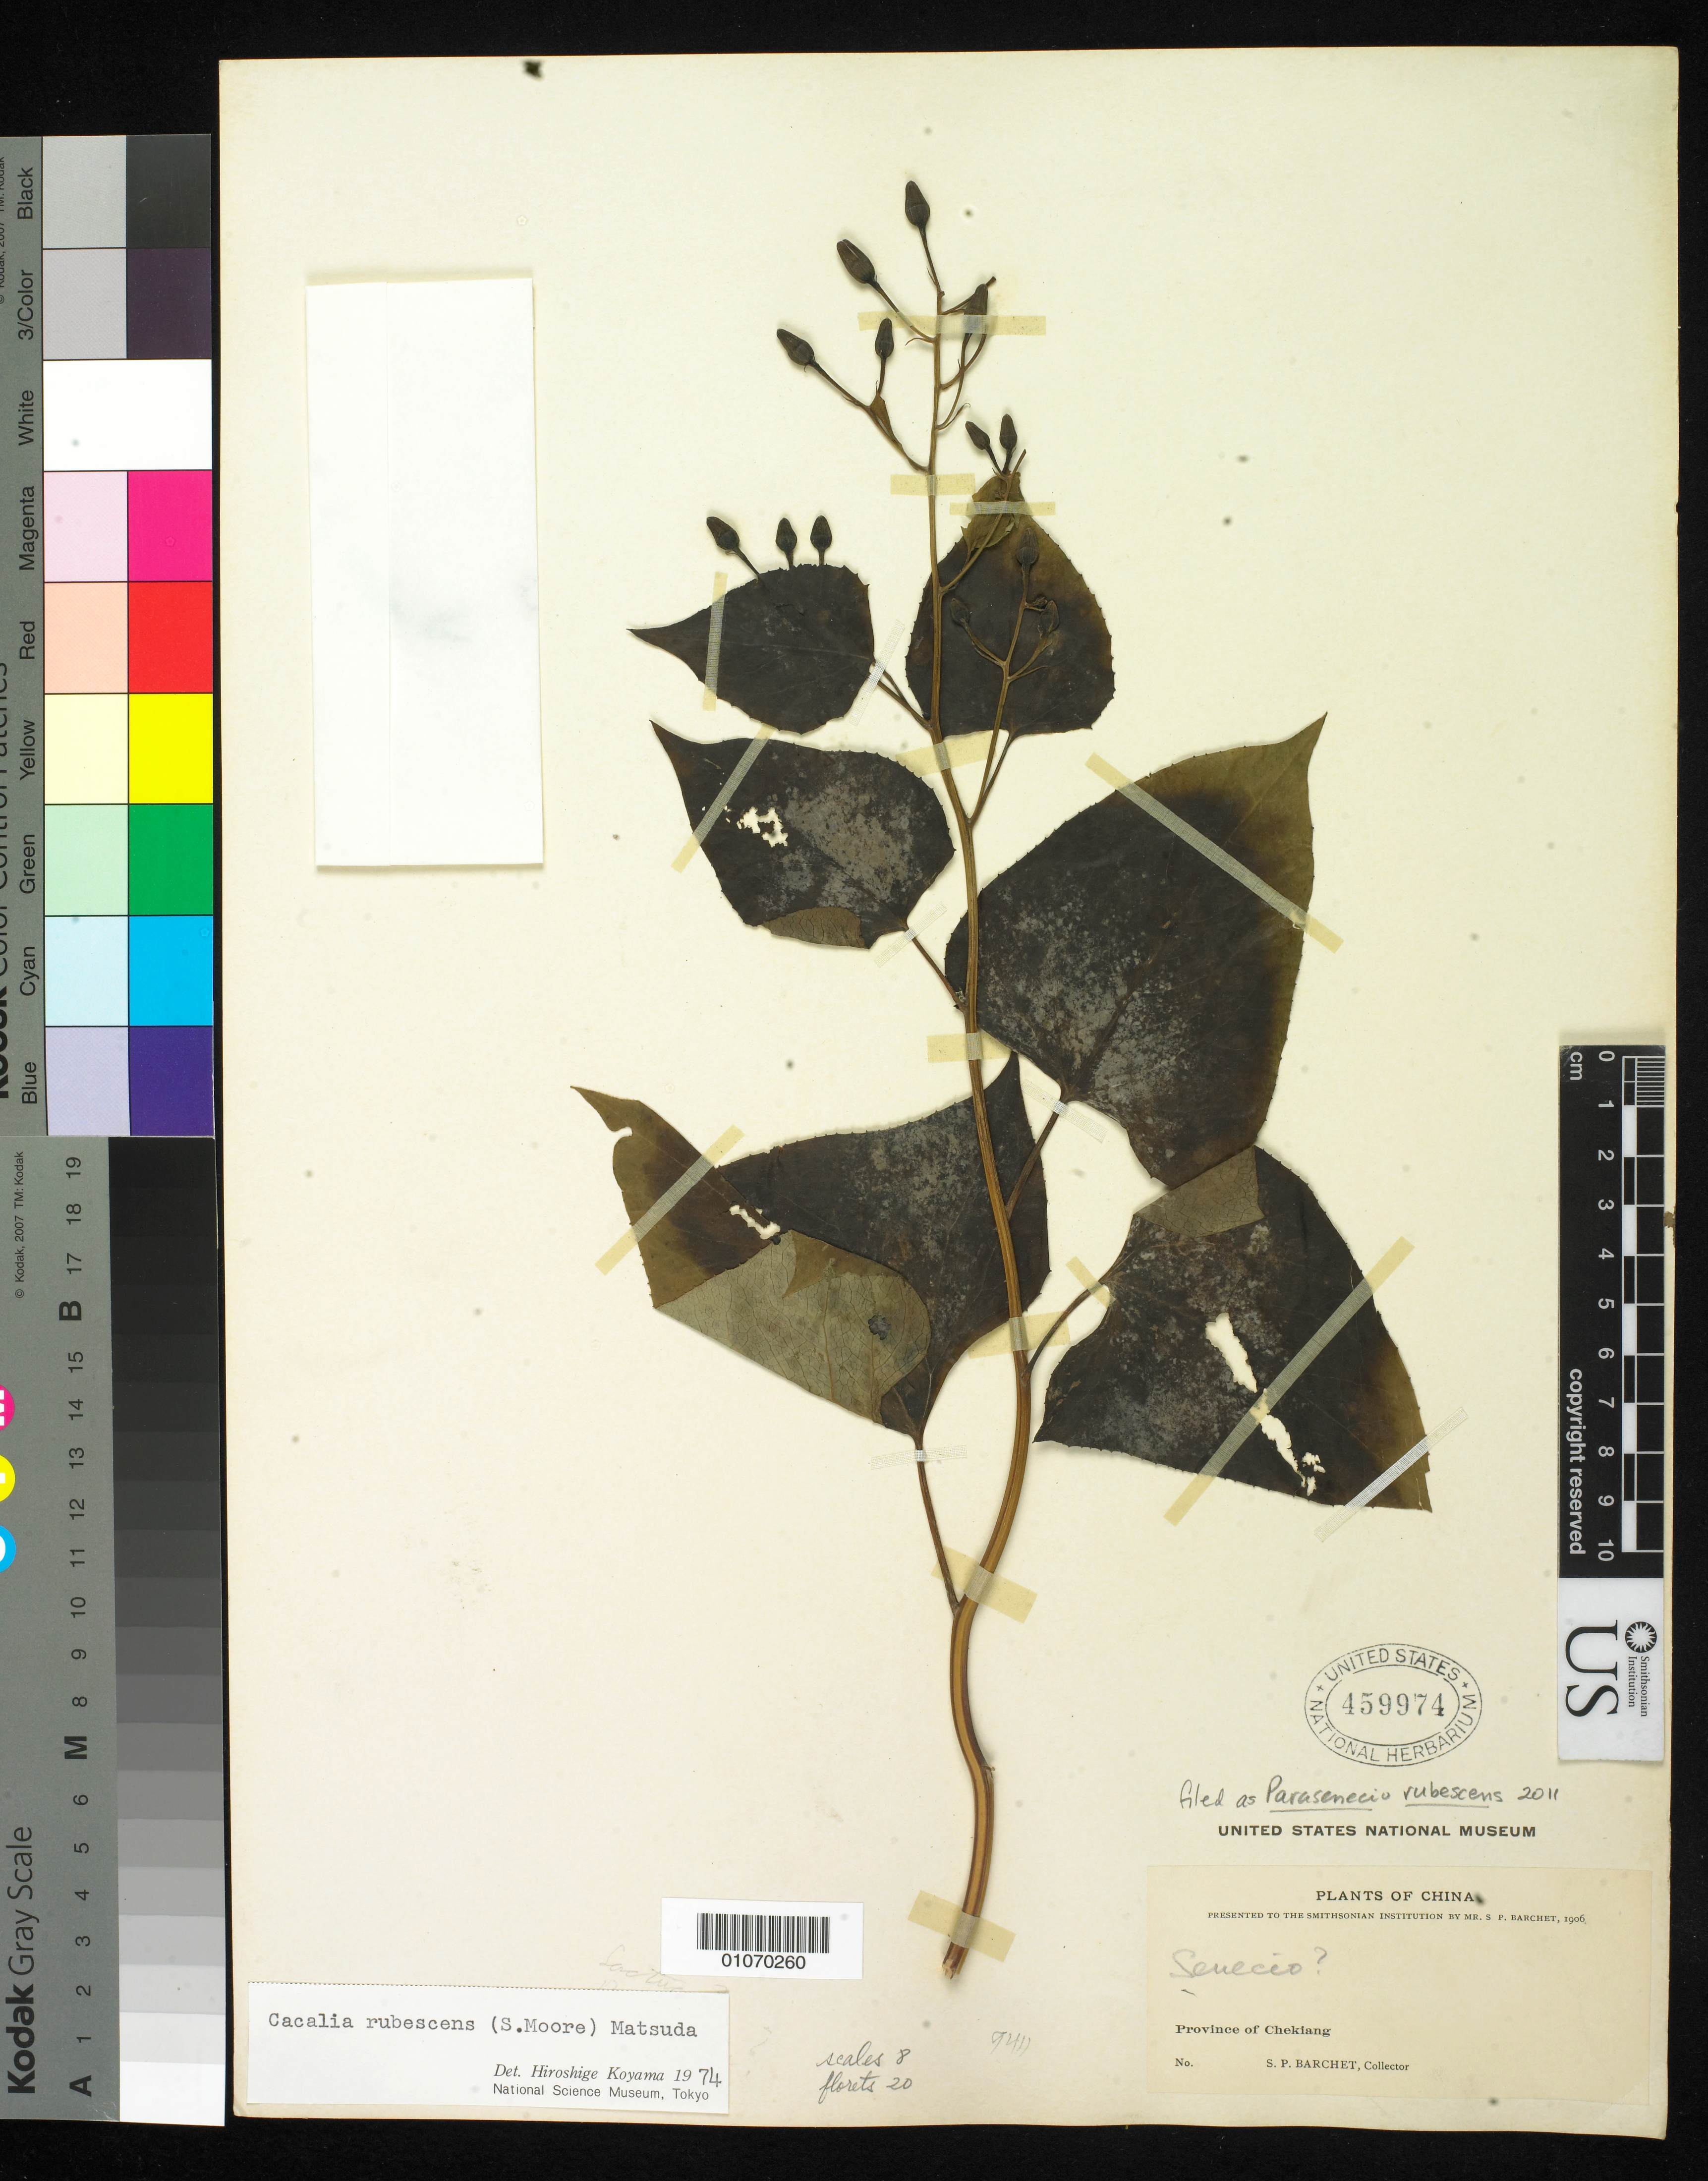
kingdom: Plantae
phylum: Tracheophyta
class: Magnoliopsida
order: Asterales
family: Asteraceae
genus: Parasenecio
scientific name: Parasenecio rubescens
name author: (S. Moore) Y.L. Chen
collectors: S. P. Barchet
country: China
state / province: Zhejiang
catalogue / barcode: US 459974